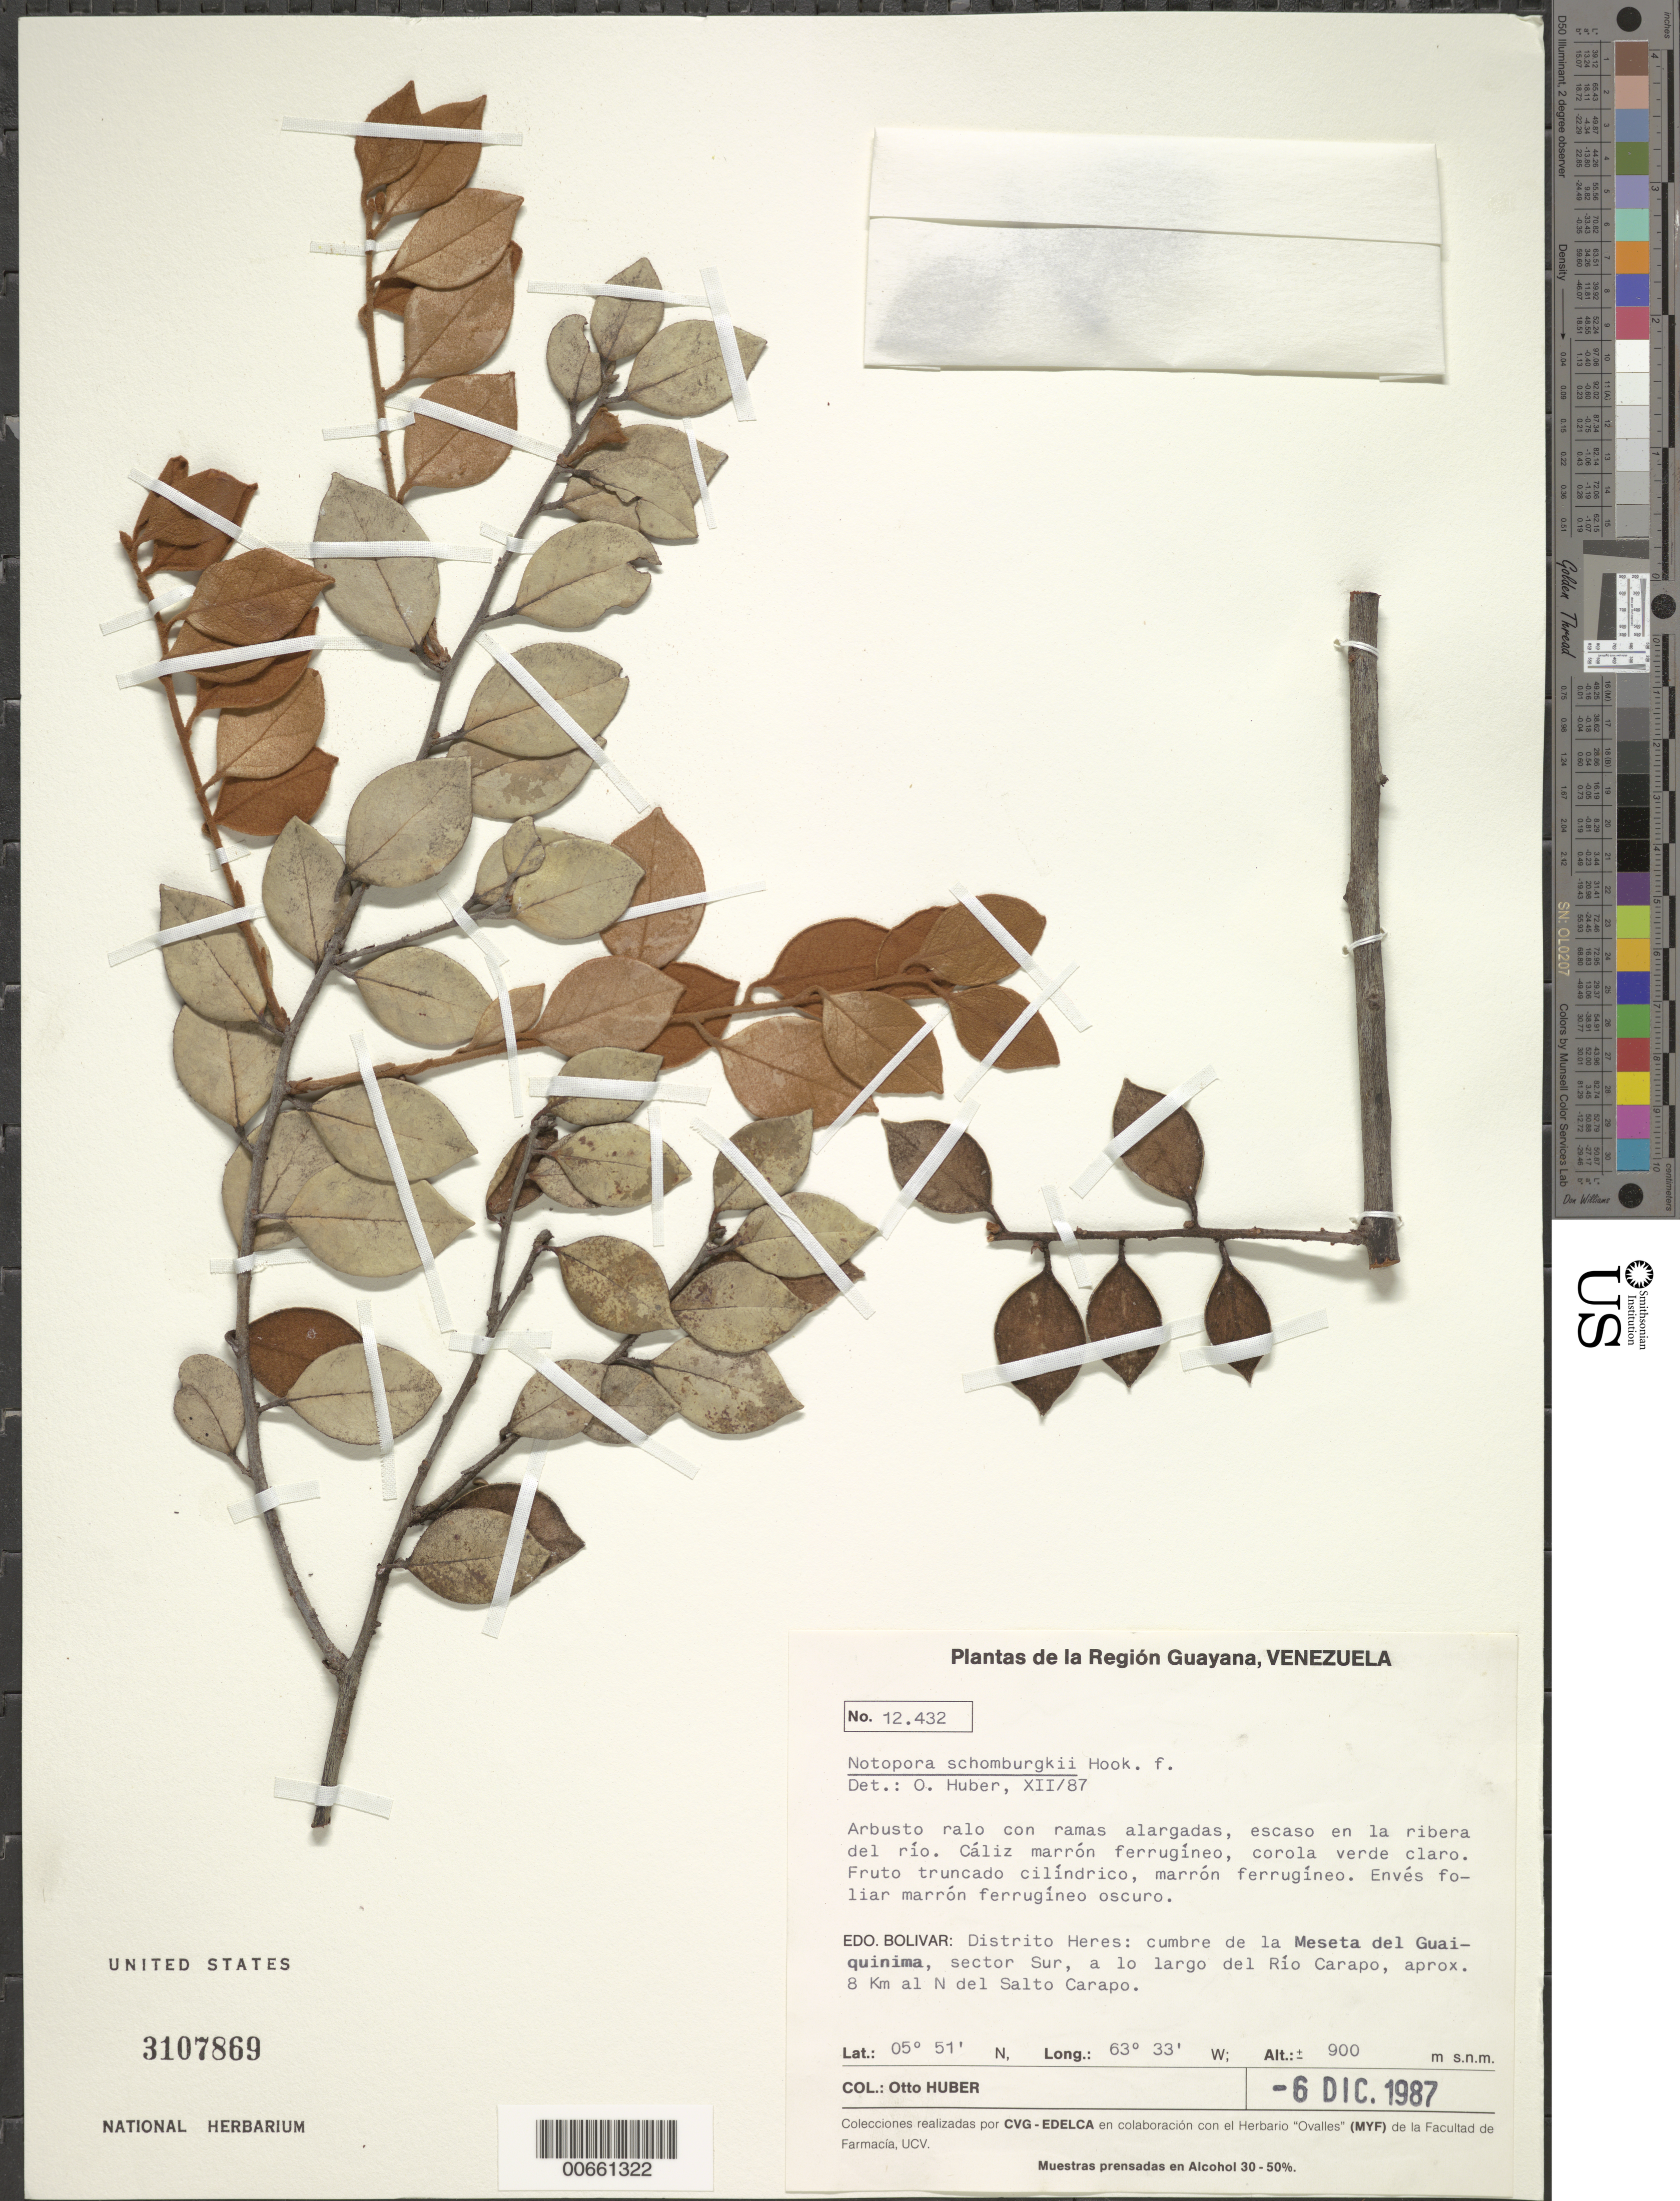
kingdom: Plantae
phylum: Tracheophyta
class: Magnoliopsida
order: Ericales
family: Ericaceae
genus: Notopora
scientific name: Notopora schomburgkii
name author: Hook. f.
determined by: Luteyn, J. L.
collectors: O. Huber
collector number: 12432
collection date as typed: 6-Dec-87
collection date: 1987-12-06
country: Venezuela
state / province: Bolívar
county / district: Heres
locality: Meseta del Gauiquinima, cumbre, sector Sur, a lo largo del Río Carapo, aprox 8 km al N del Salto Carapo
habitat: En la ribera del río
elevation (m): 900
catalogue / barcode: US 3107869